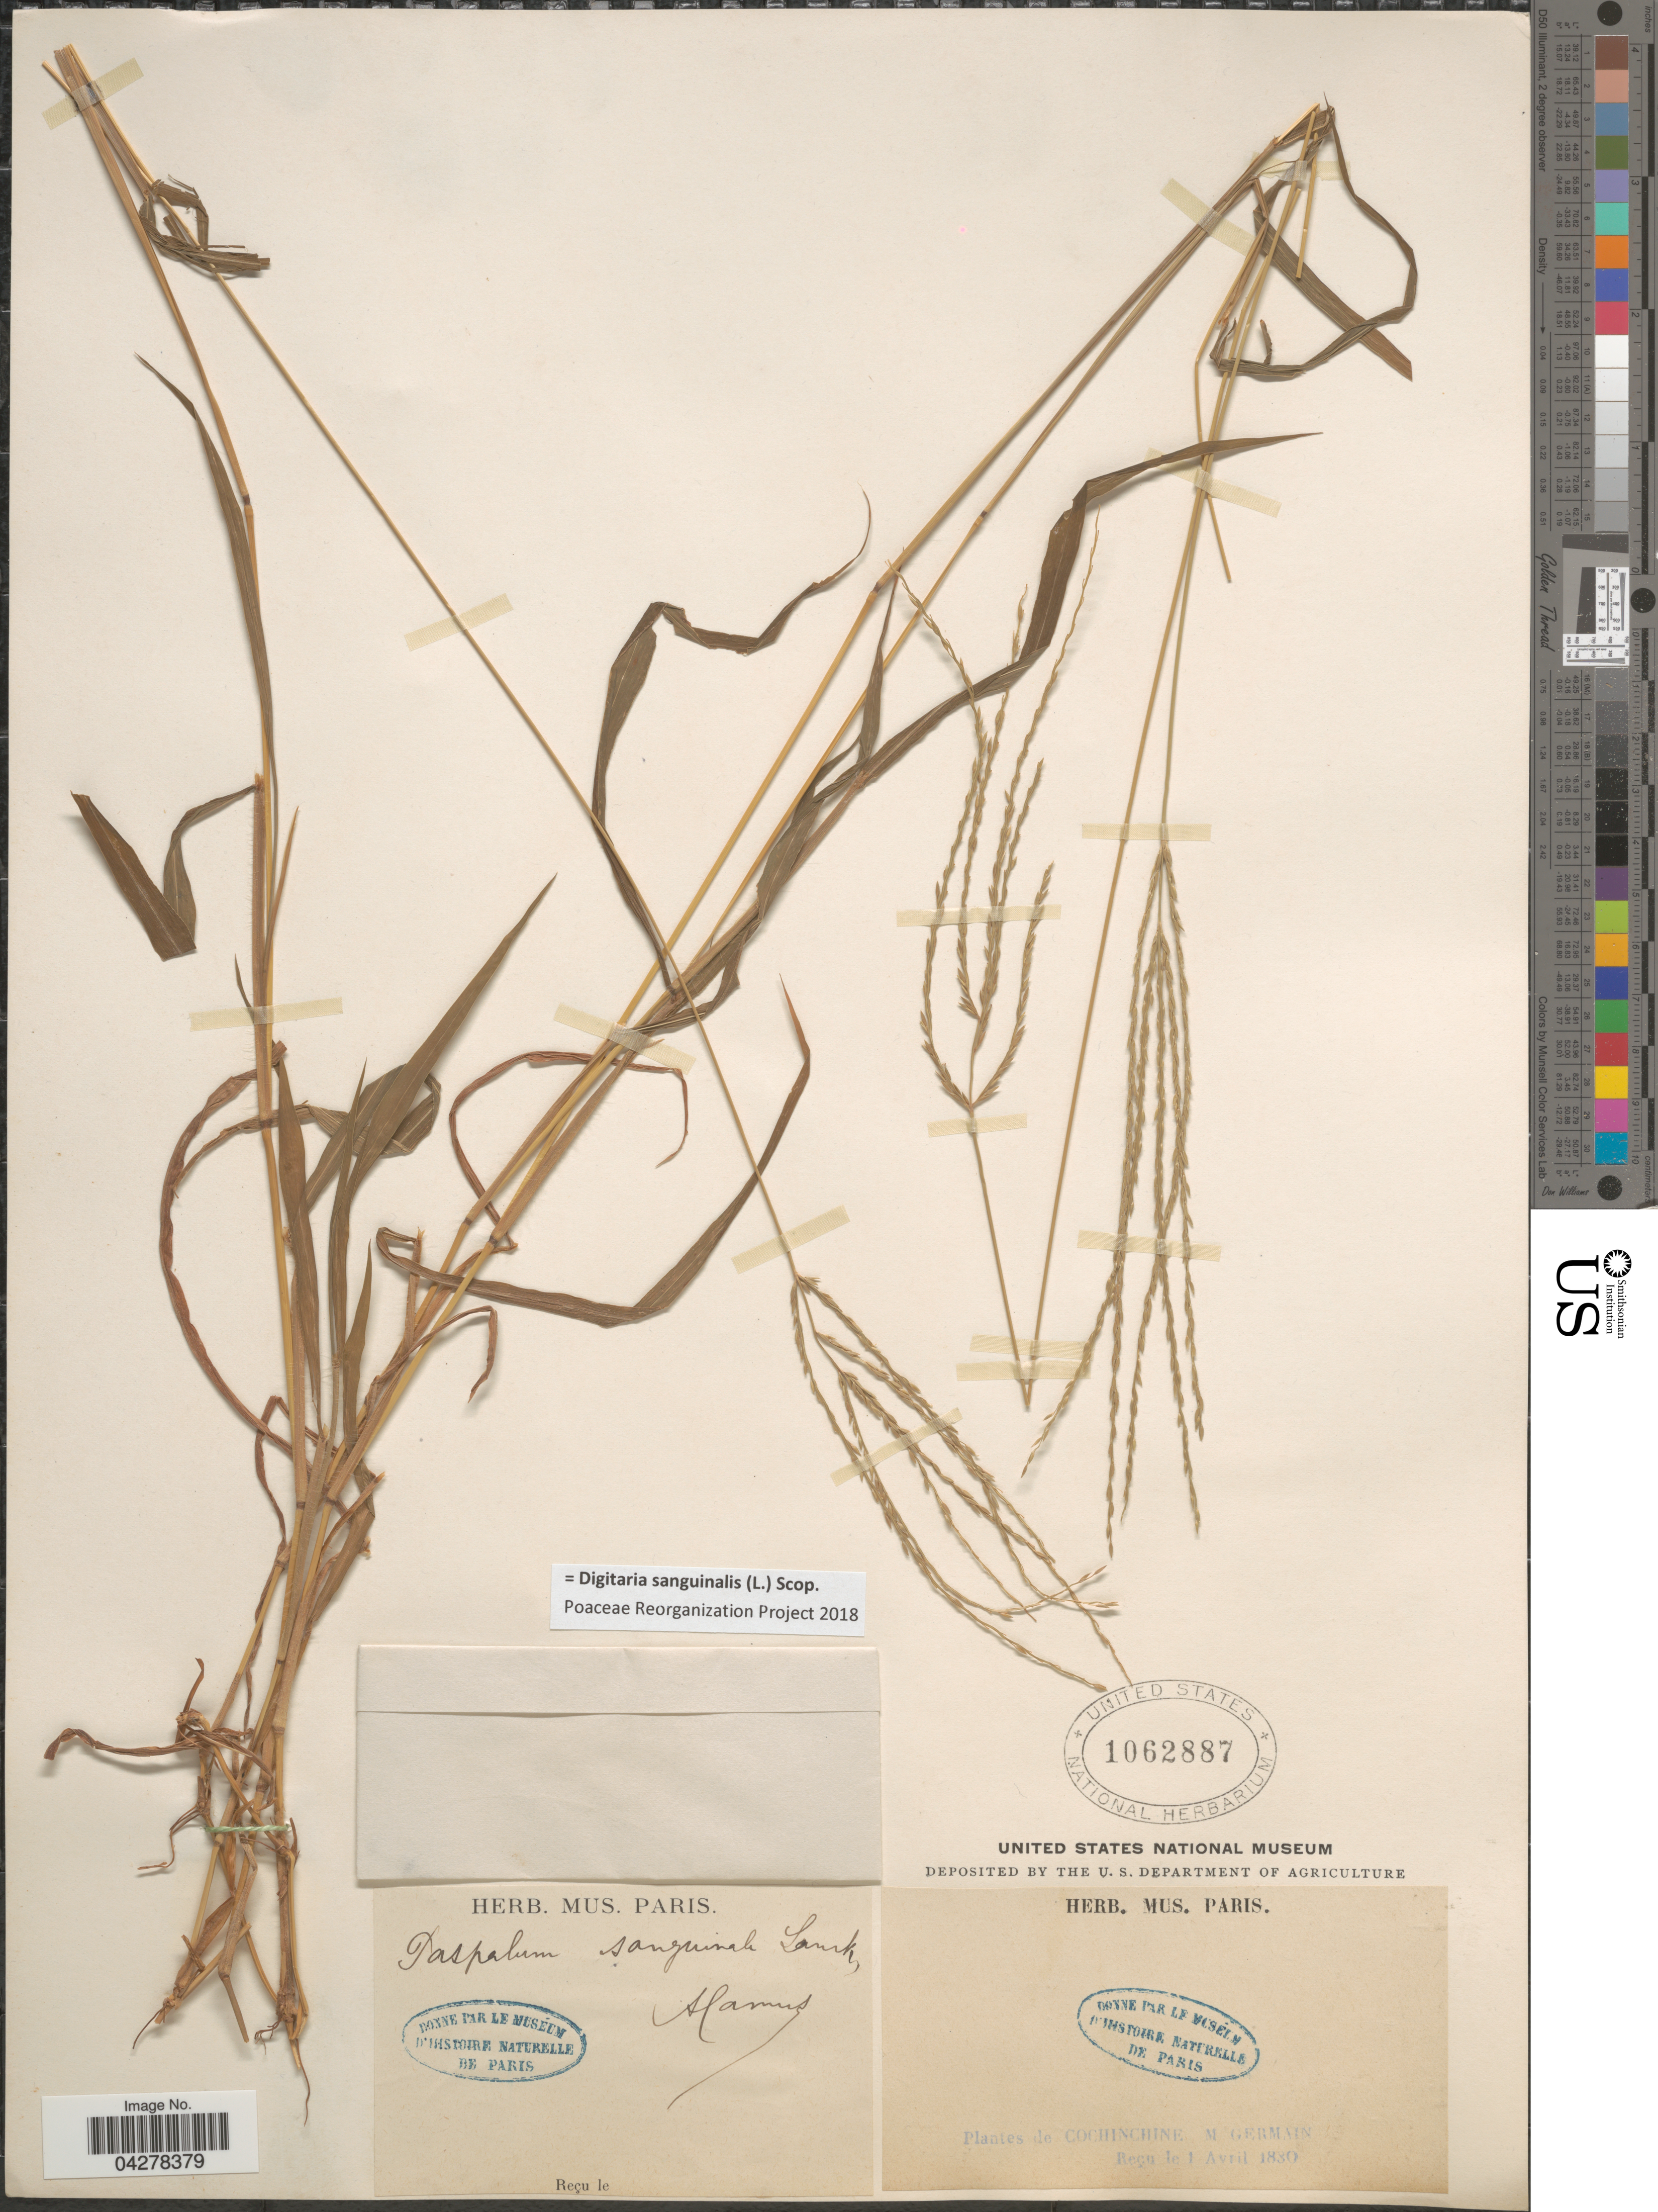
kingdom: Plantae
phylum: Tracheophyta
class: Liliopsida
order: Poales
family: Poaceae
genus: Digitaria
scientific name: Digitaria sanguinalis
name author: (L.) Scop.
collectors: M. Germain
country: Vietnam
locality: Cochinchine.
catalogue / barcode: US 1062887